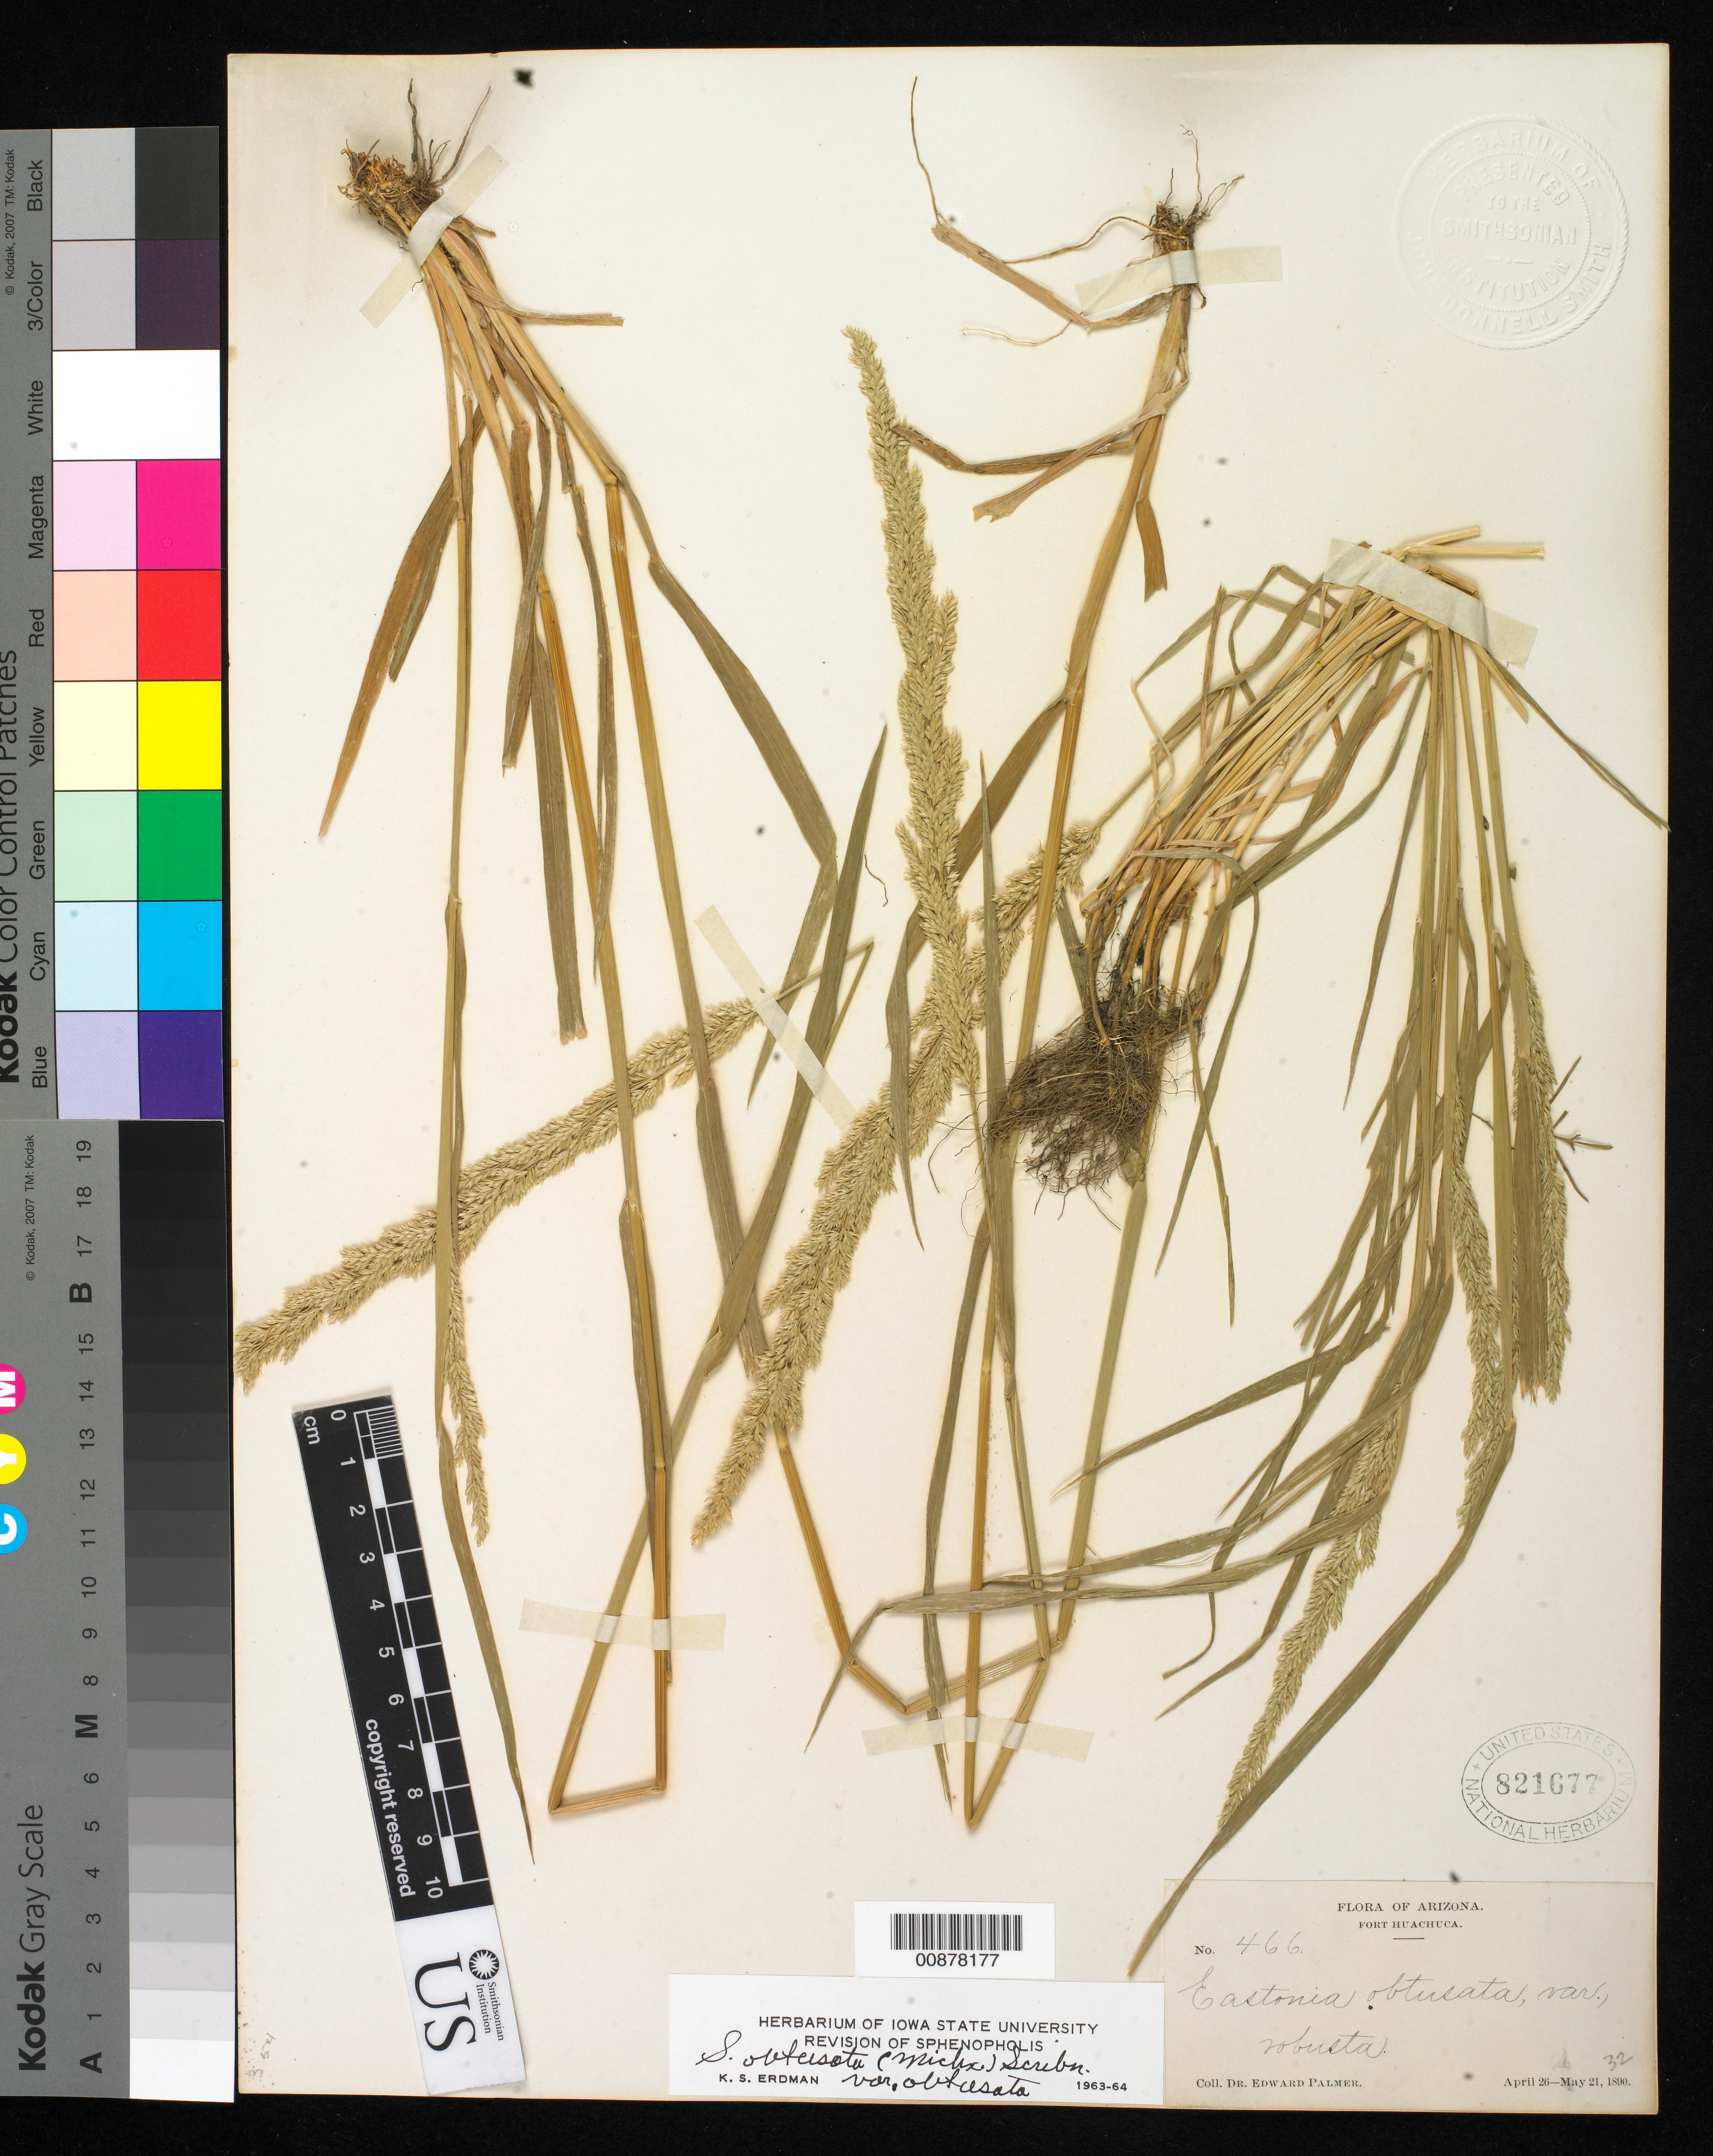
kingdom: Plantae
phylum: Tracheophyta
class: Liliopsida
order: Poales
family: Poaceae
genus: Sphenopholis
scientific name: Sphenopholis obtusata var. obtusata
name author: (Michx.) Scribn.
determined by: Erdman, K. S.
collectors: E. Palmer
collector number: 466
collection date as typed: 26 Apr 1890 to 21 May 1890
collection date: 1890-04-26/1890-05-21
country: United States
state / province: Arizona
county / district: Cochise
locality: Fort Huachuca.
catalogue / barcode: US 821677